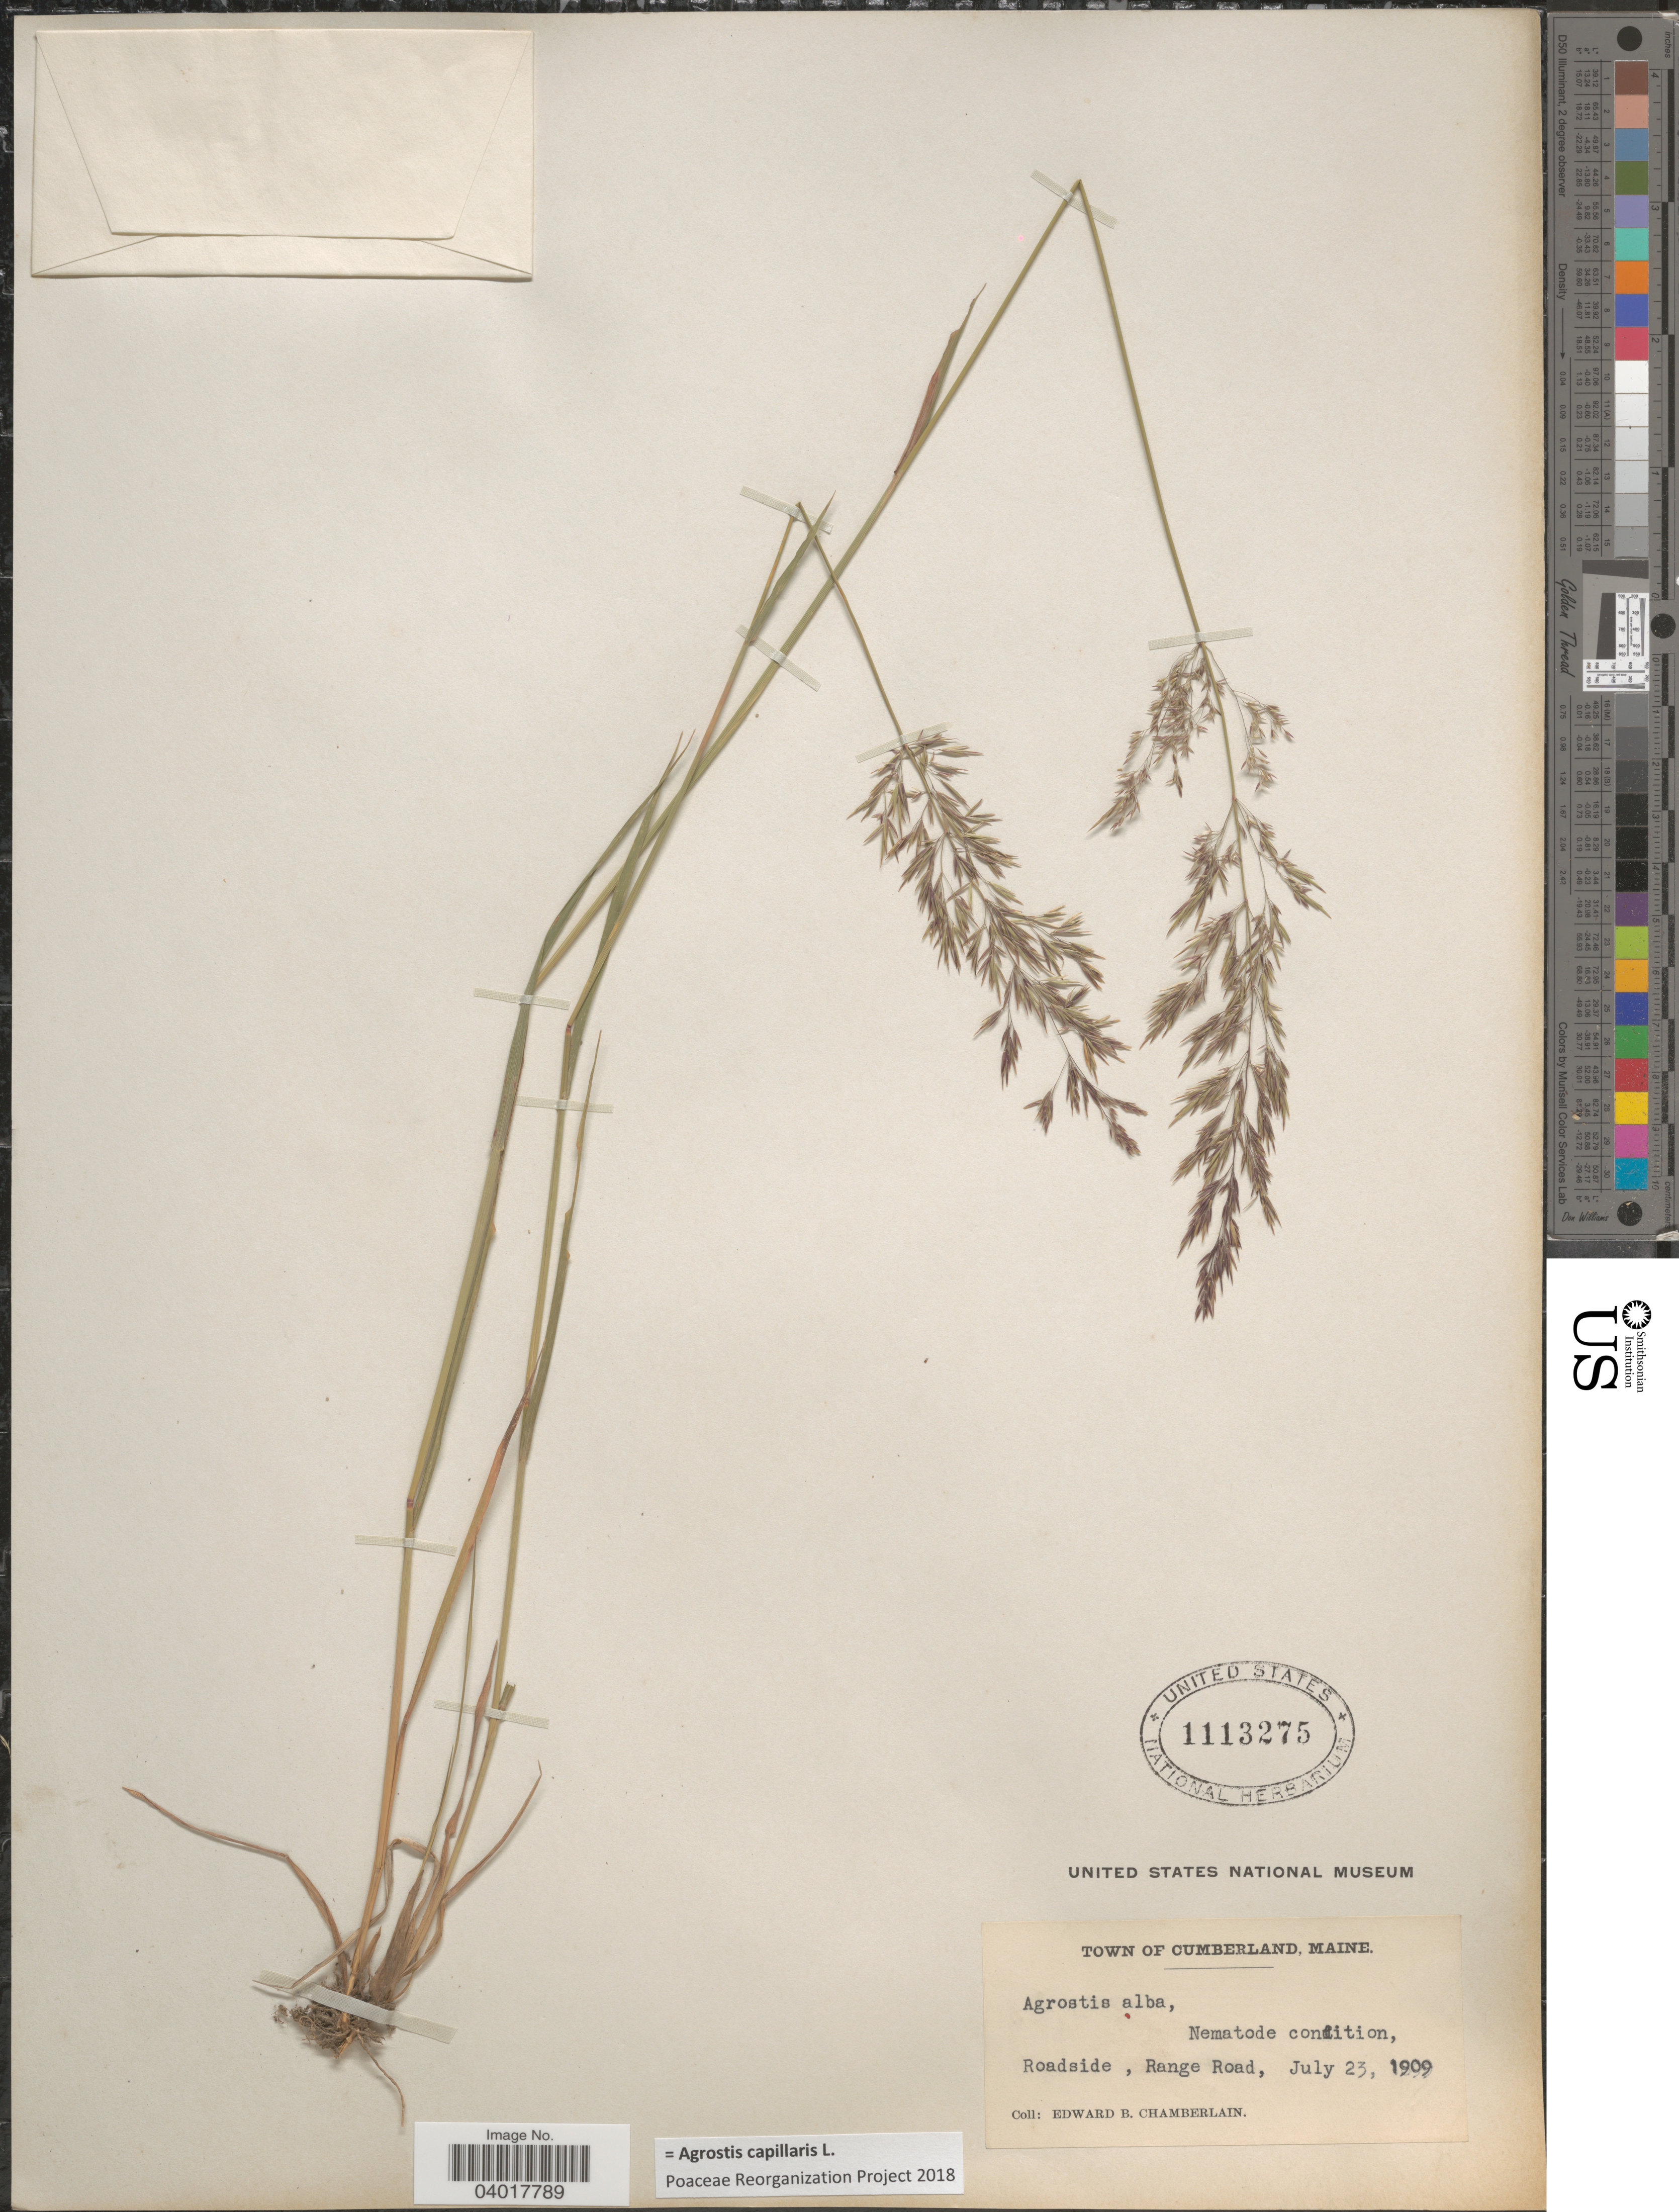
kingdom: Plantae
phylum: Tracheophyta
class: Liliopsida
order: Poales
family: Poaceae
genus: Agrostis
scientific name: Agrostis capillaris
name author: L.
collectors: E. Chamberlain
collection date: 1909-07-23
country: United States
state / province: Maine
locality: Town of Cumberland. Roadside, Range Road.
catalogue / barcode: US 1113275